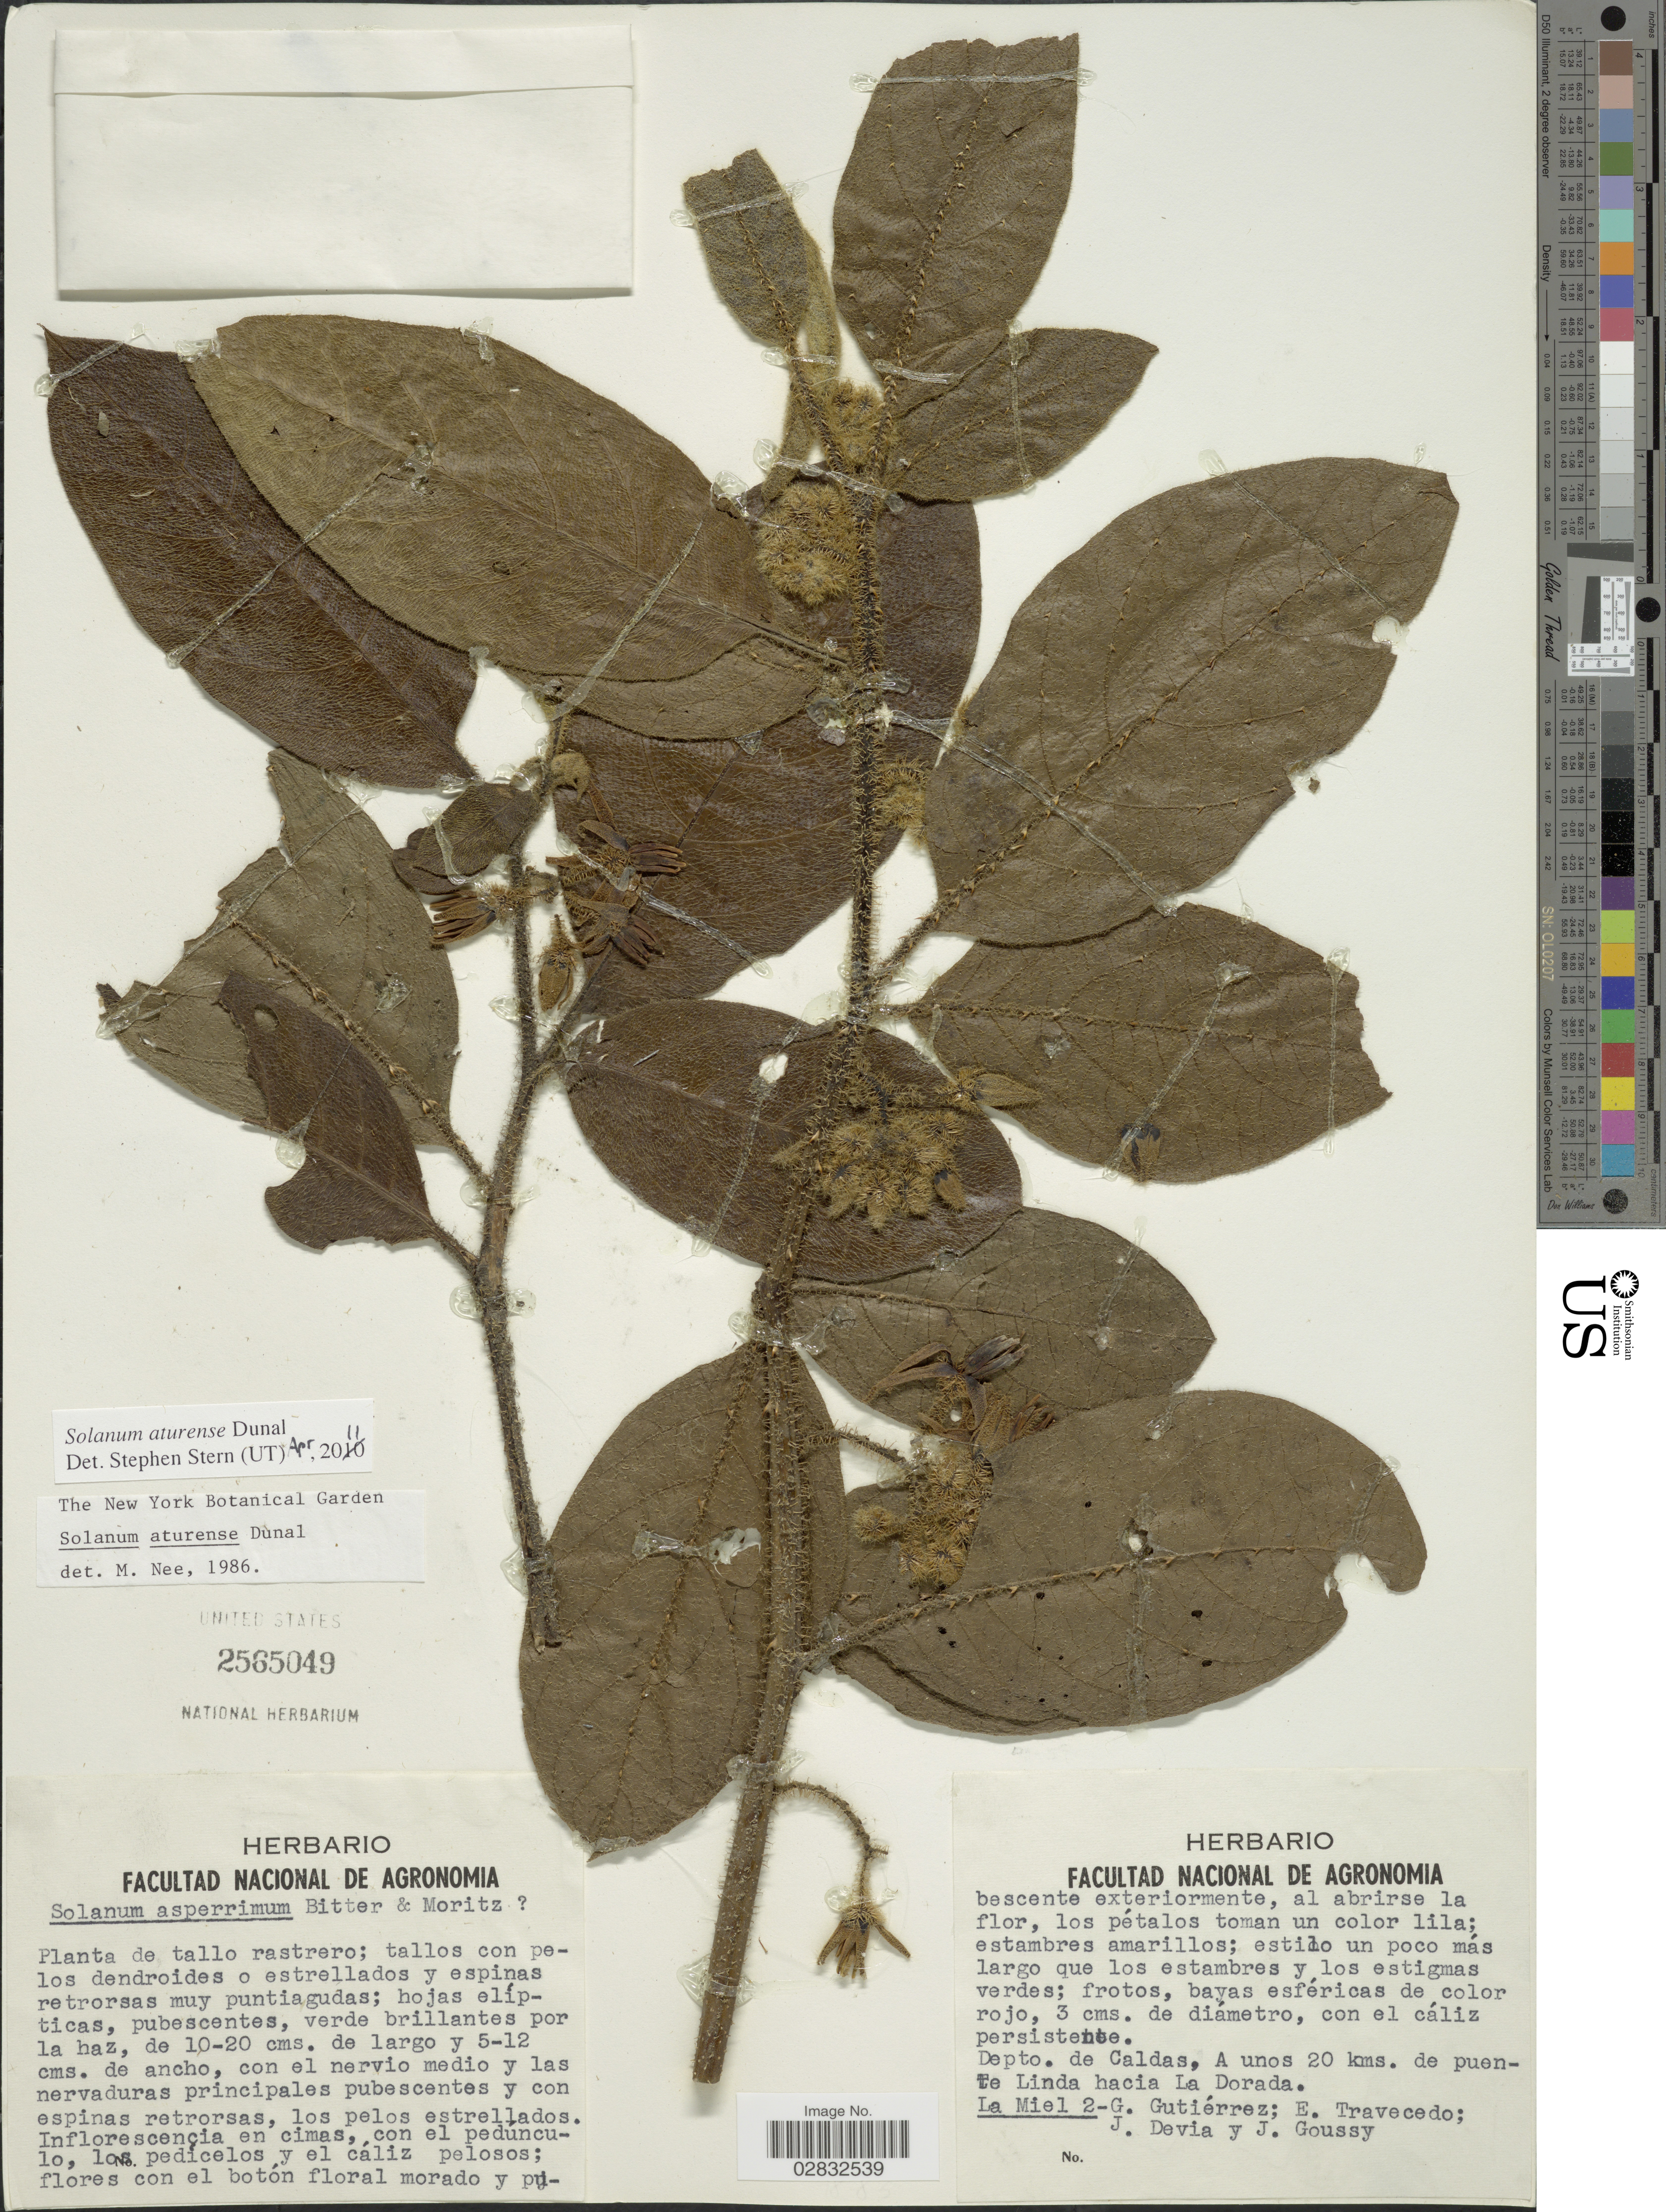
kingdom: Plantae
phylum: Tracheophyta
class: Magnoliopsida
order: Solanales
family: Solanaceae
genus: Solanum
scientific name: Solanum aturense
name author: Dunal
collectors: G. Gutiérrez, E. Travecedo, J. Devia & J. Goussy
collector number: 2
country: Colombia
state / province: Caldas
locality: Depto. de Caldas, A unos 20 kms. de puente Linda hacia La Dorada, La Miel.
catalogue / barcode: US 2565049